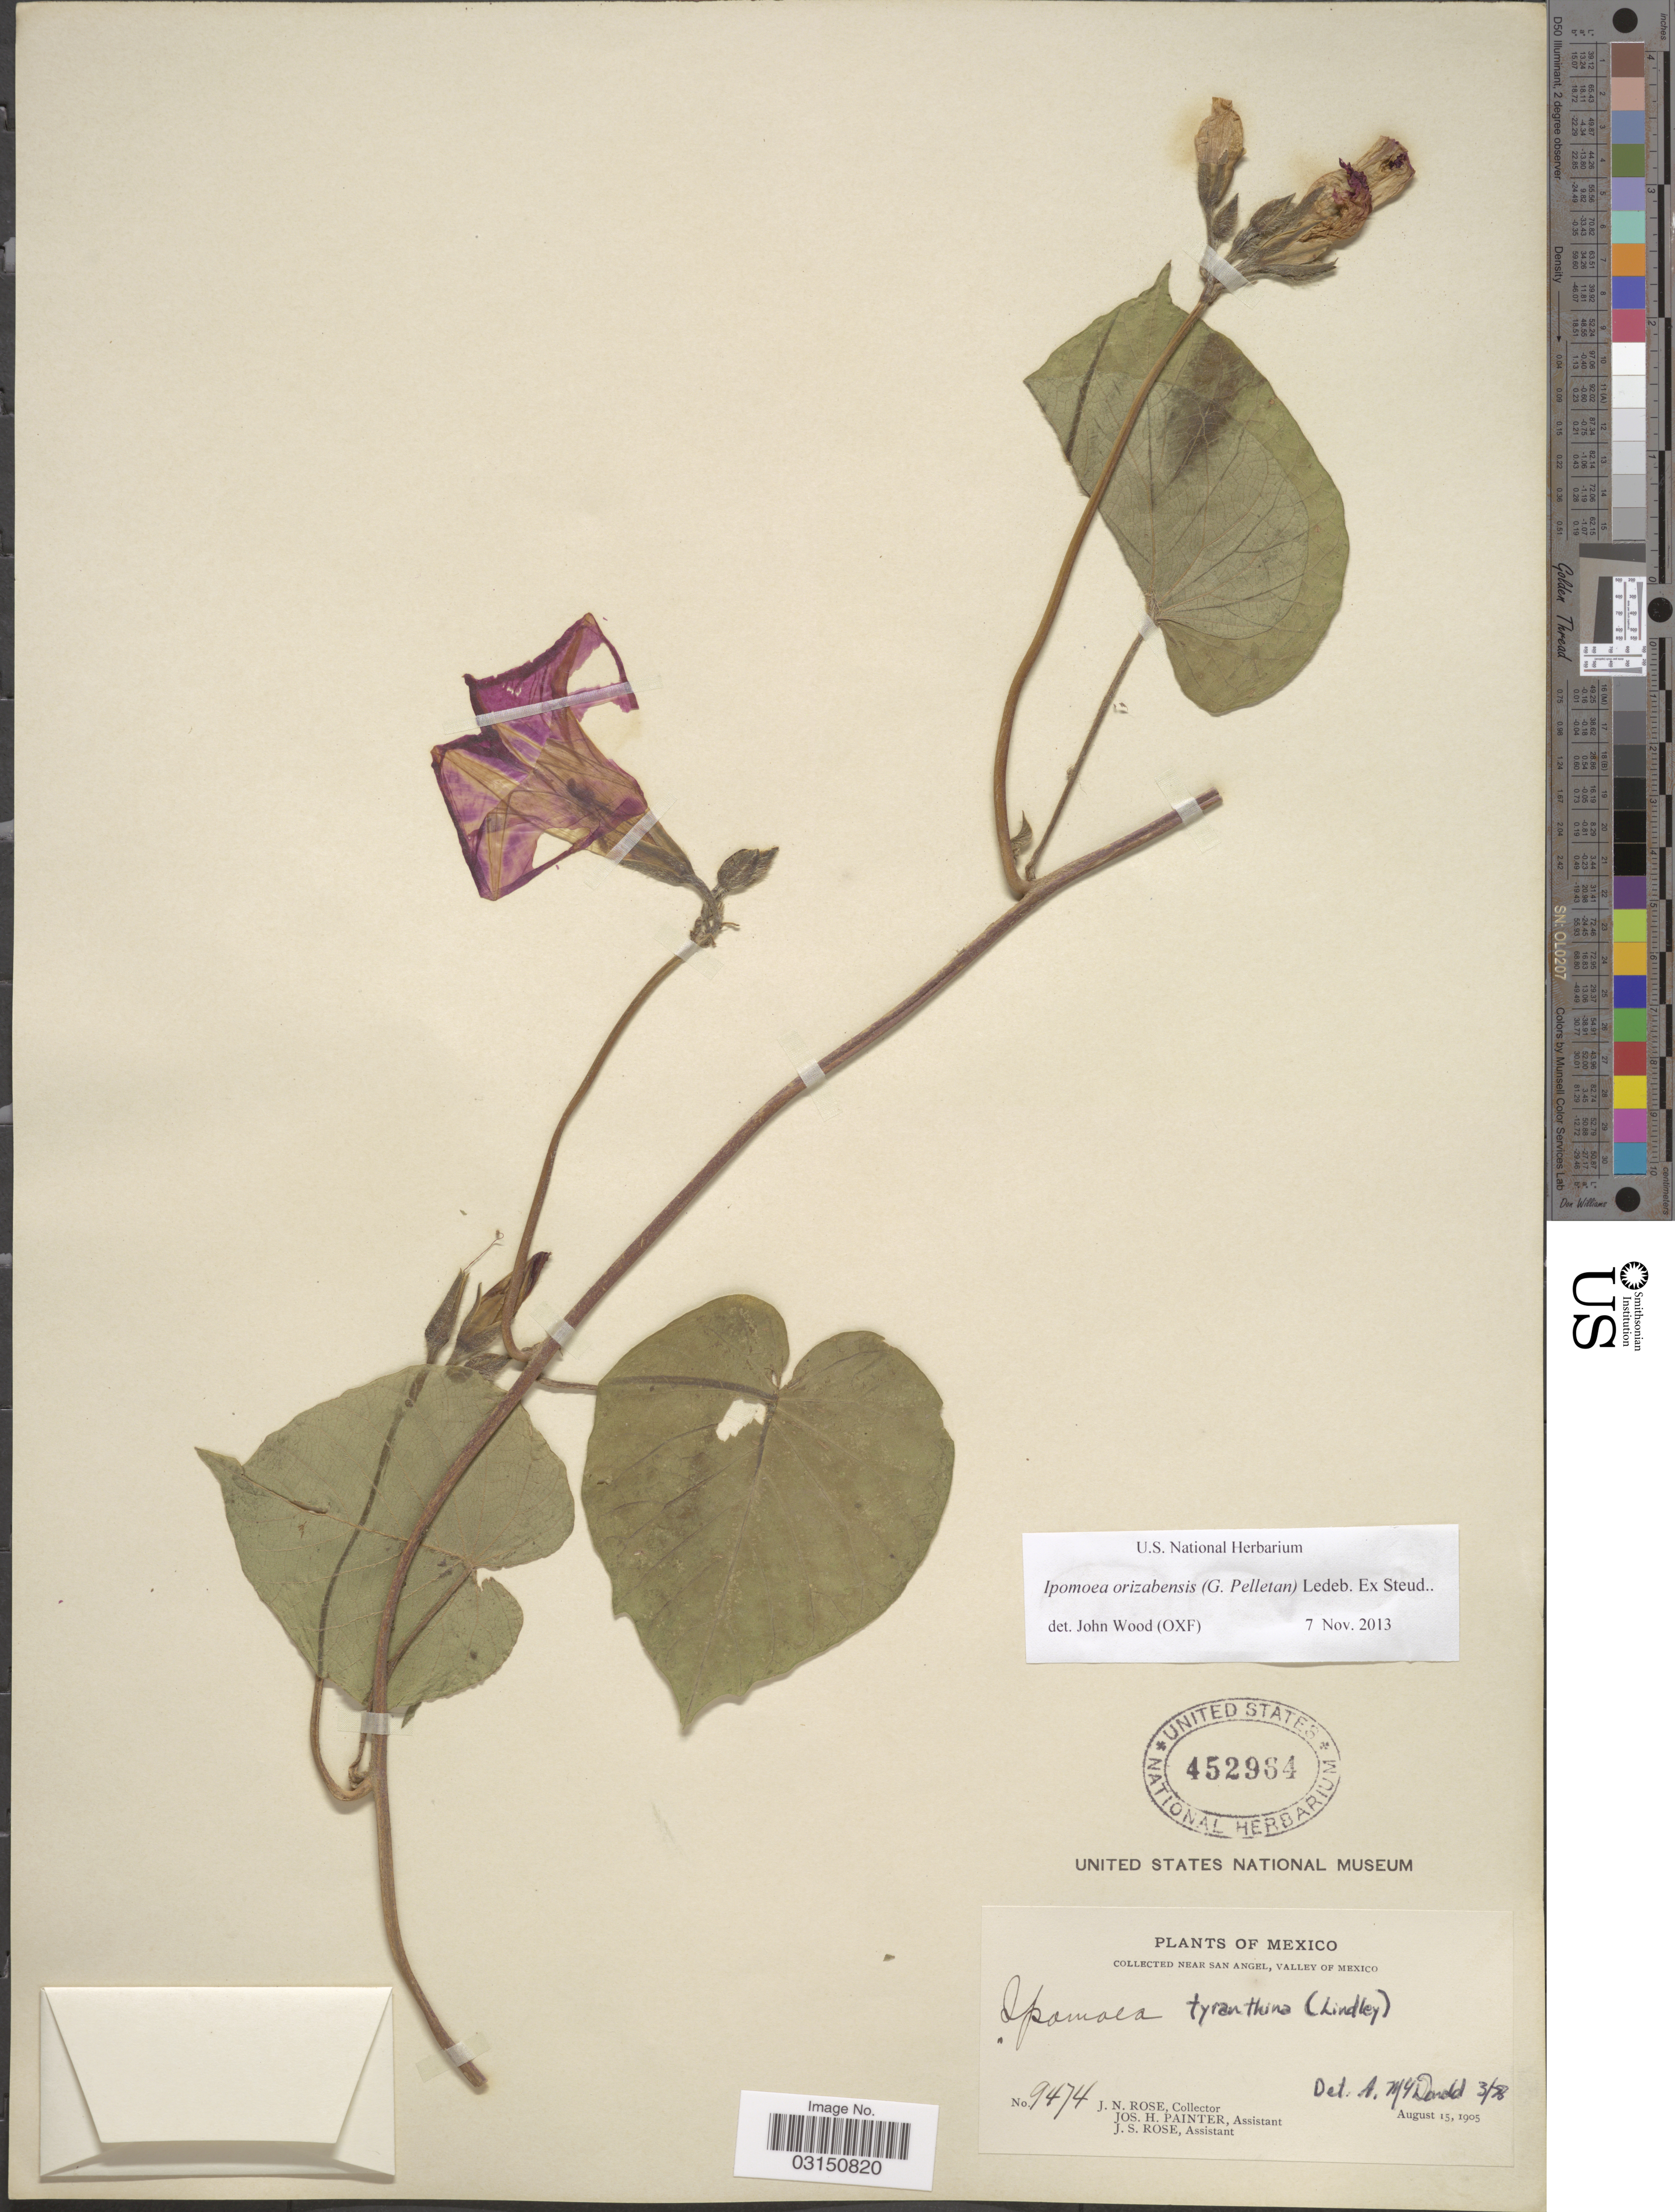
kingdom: Plantae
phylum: Tracheophyta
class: Magnoliopsida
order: Solanales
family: Convolvulaceae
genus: Ipomoea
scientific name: Ipomoea orizabensis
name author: (G. Pelletan) Ledeb. ex Steud.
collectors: J. N. Rose, J. H. Painter & J. S. Rose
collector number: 9474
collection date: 1905-08-15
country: Mexico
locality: Near San Angel, Valley of Mexico.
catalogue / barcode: US 452964